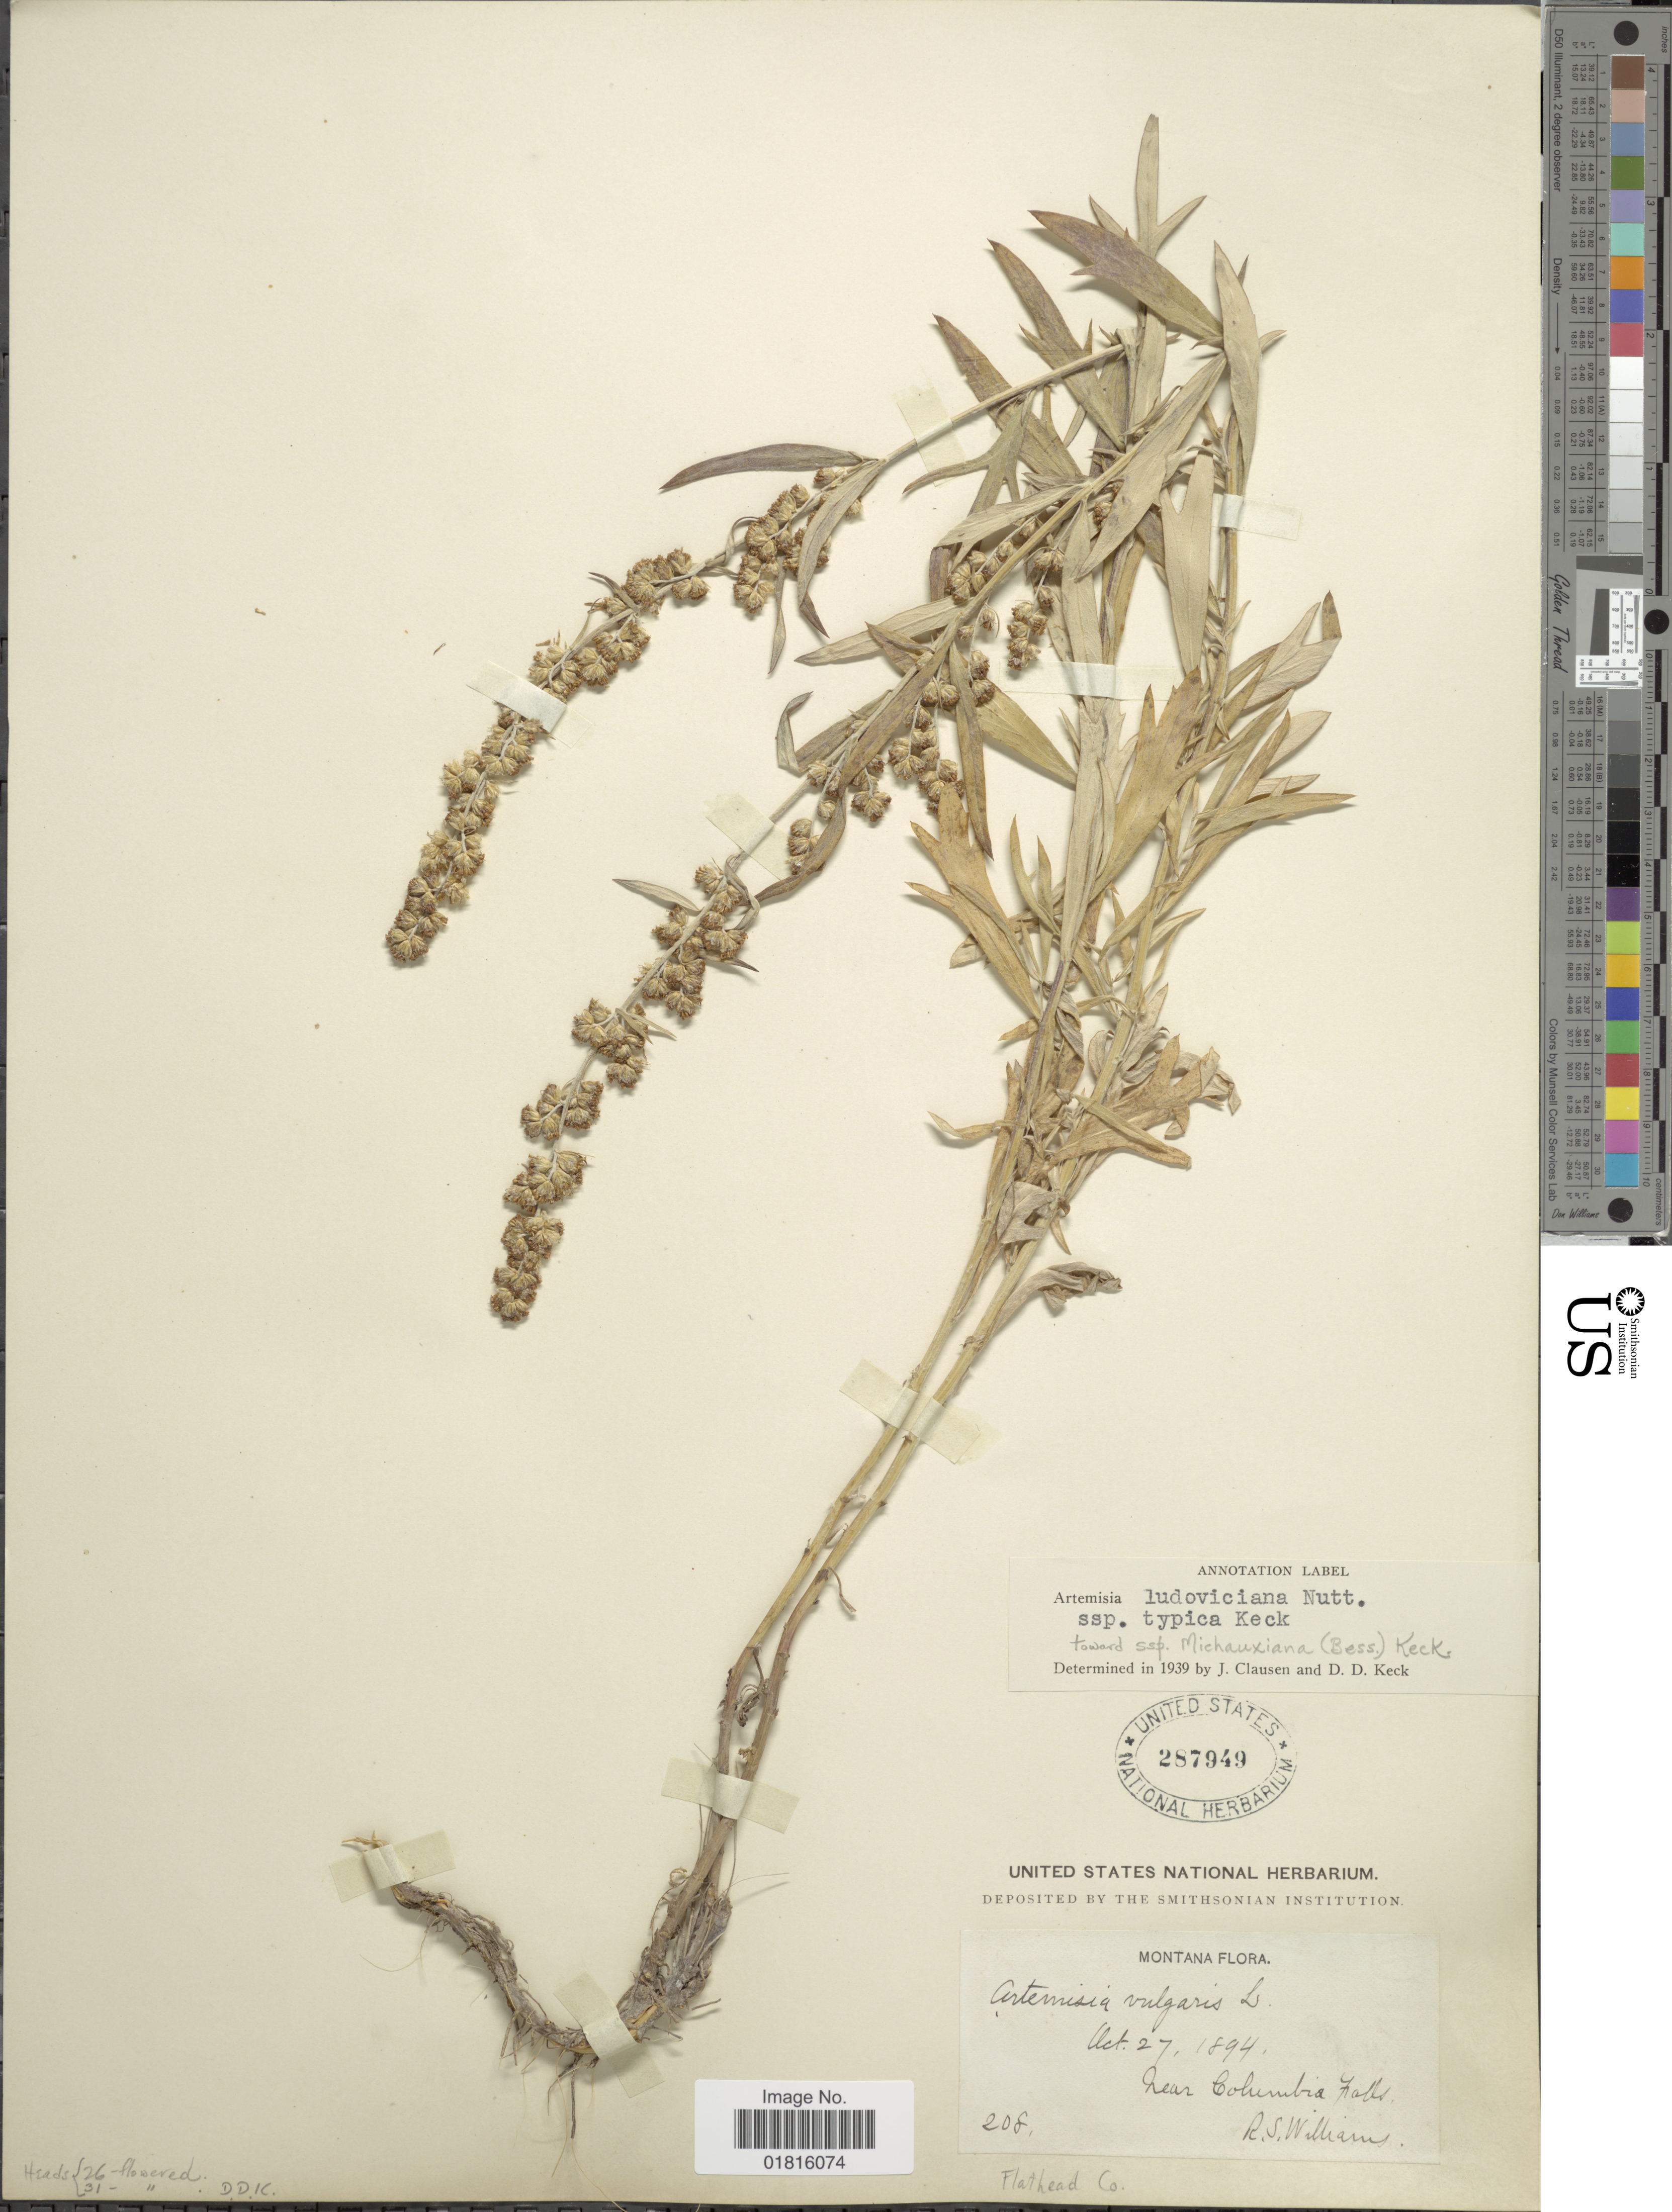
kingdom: Plantae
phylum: Tracheophyta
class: Magnoliopsida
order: Asterales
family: Asteraceae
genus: Artemisia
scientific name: Artemisia ludoviciana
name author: Nutt.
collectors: R. S. Williams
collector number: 208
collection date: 1894-10-27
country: United States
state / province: Montana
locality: Near Columbia Falls, Flathead Co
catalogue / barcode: US 287949